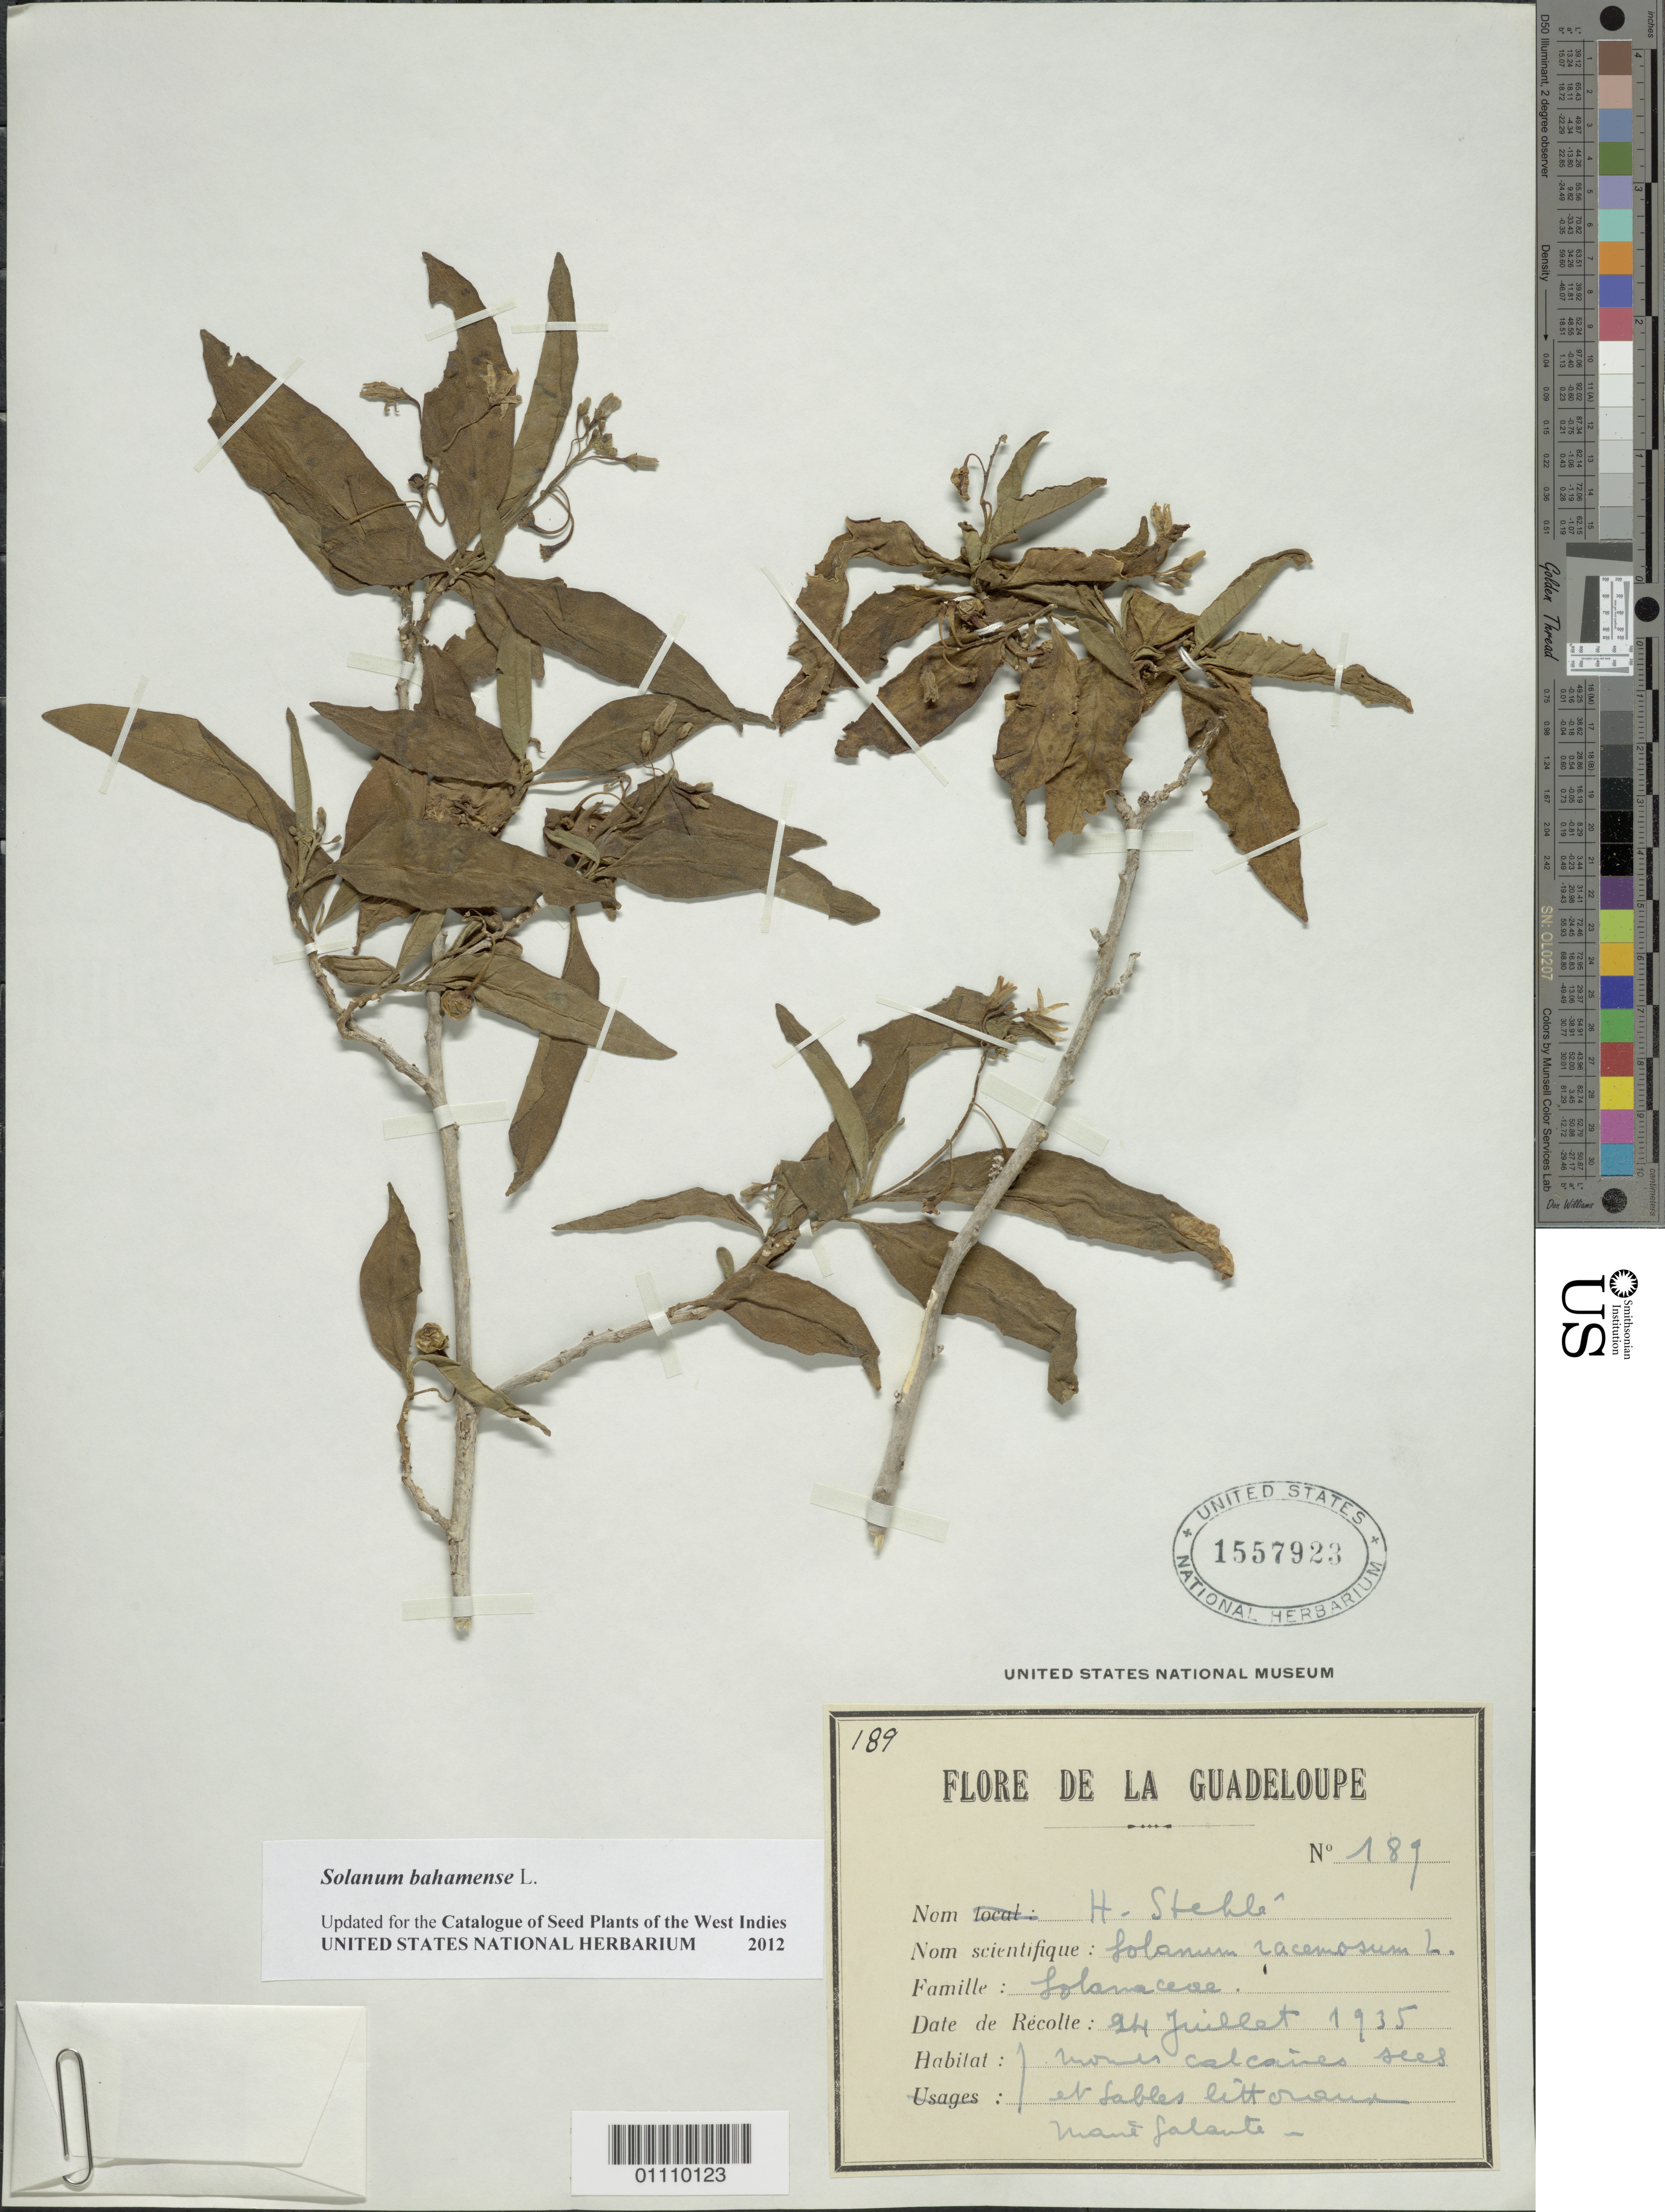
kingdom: Plantae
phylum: Tracheophyta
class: Magnoliopsida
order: Solanales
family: Solanaceae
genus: Solanum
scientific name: Solanum bahamense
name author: L.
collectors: H. Stehlé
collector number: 189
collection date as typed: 24 Jul 1935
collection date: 1935-07-24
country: Guadeloupe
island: Marie Galante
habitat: Mornes calcaires secs et sables littoreaux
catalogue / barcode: US 1557923